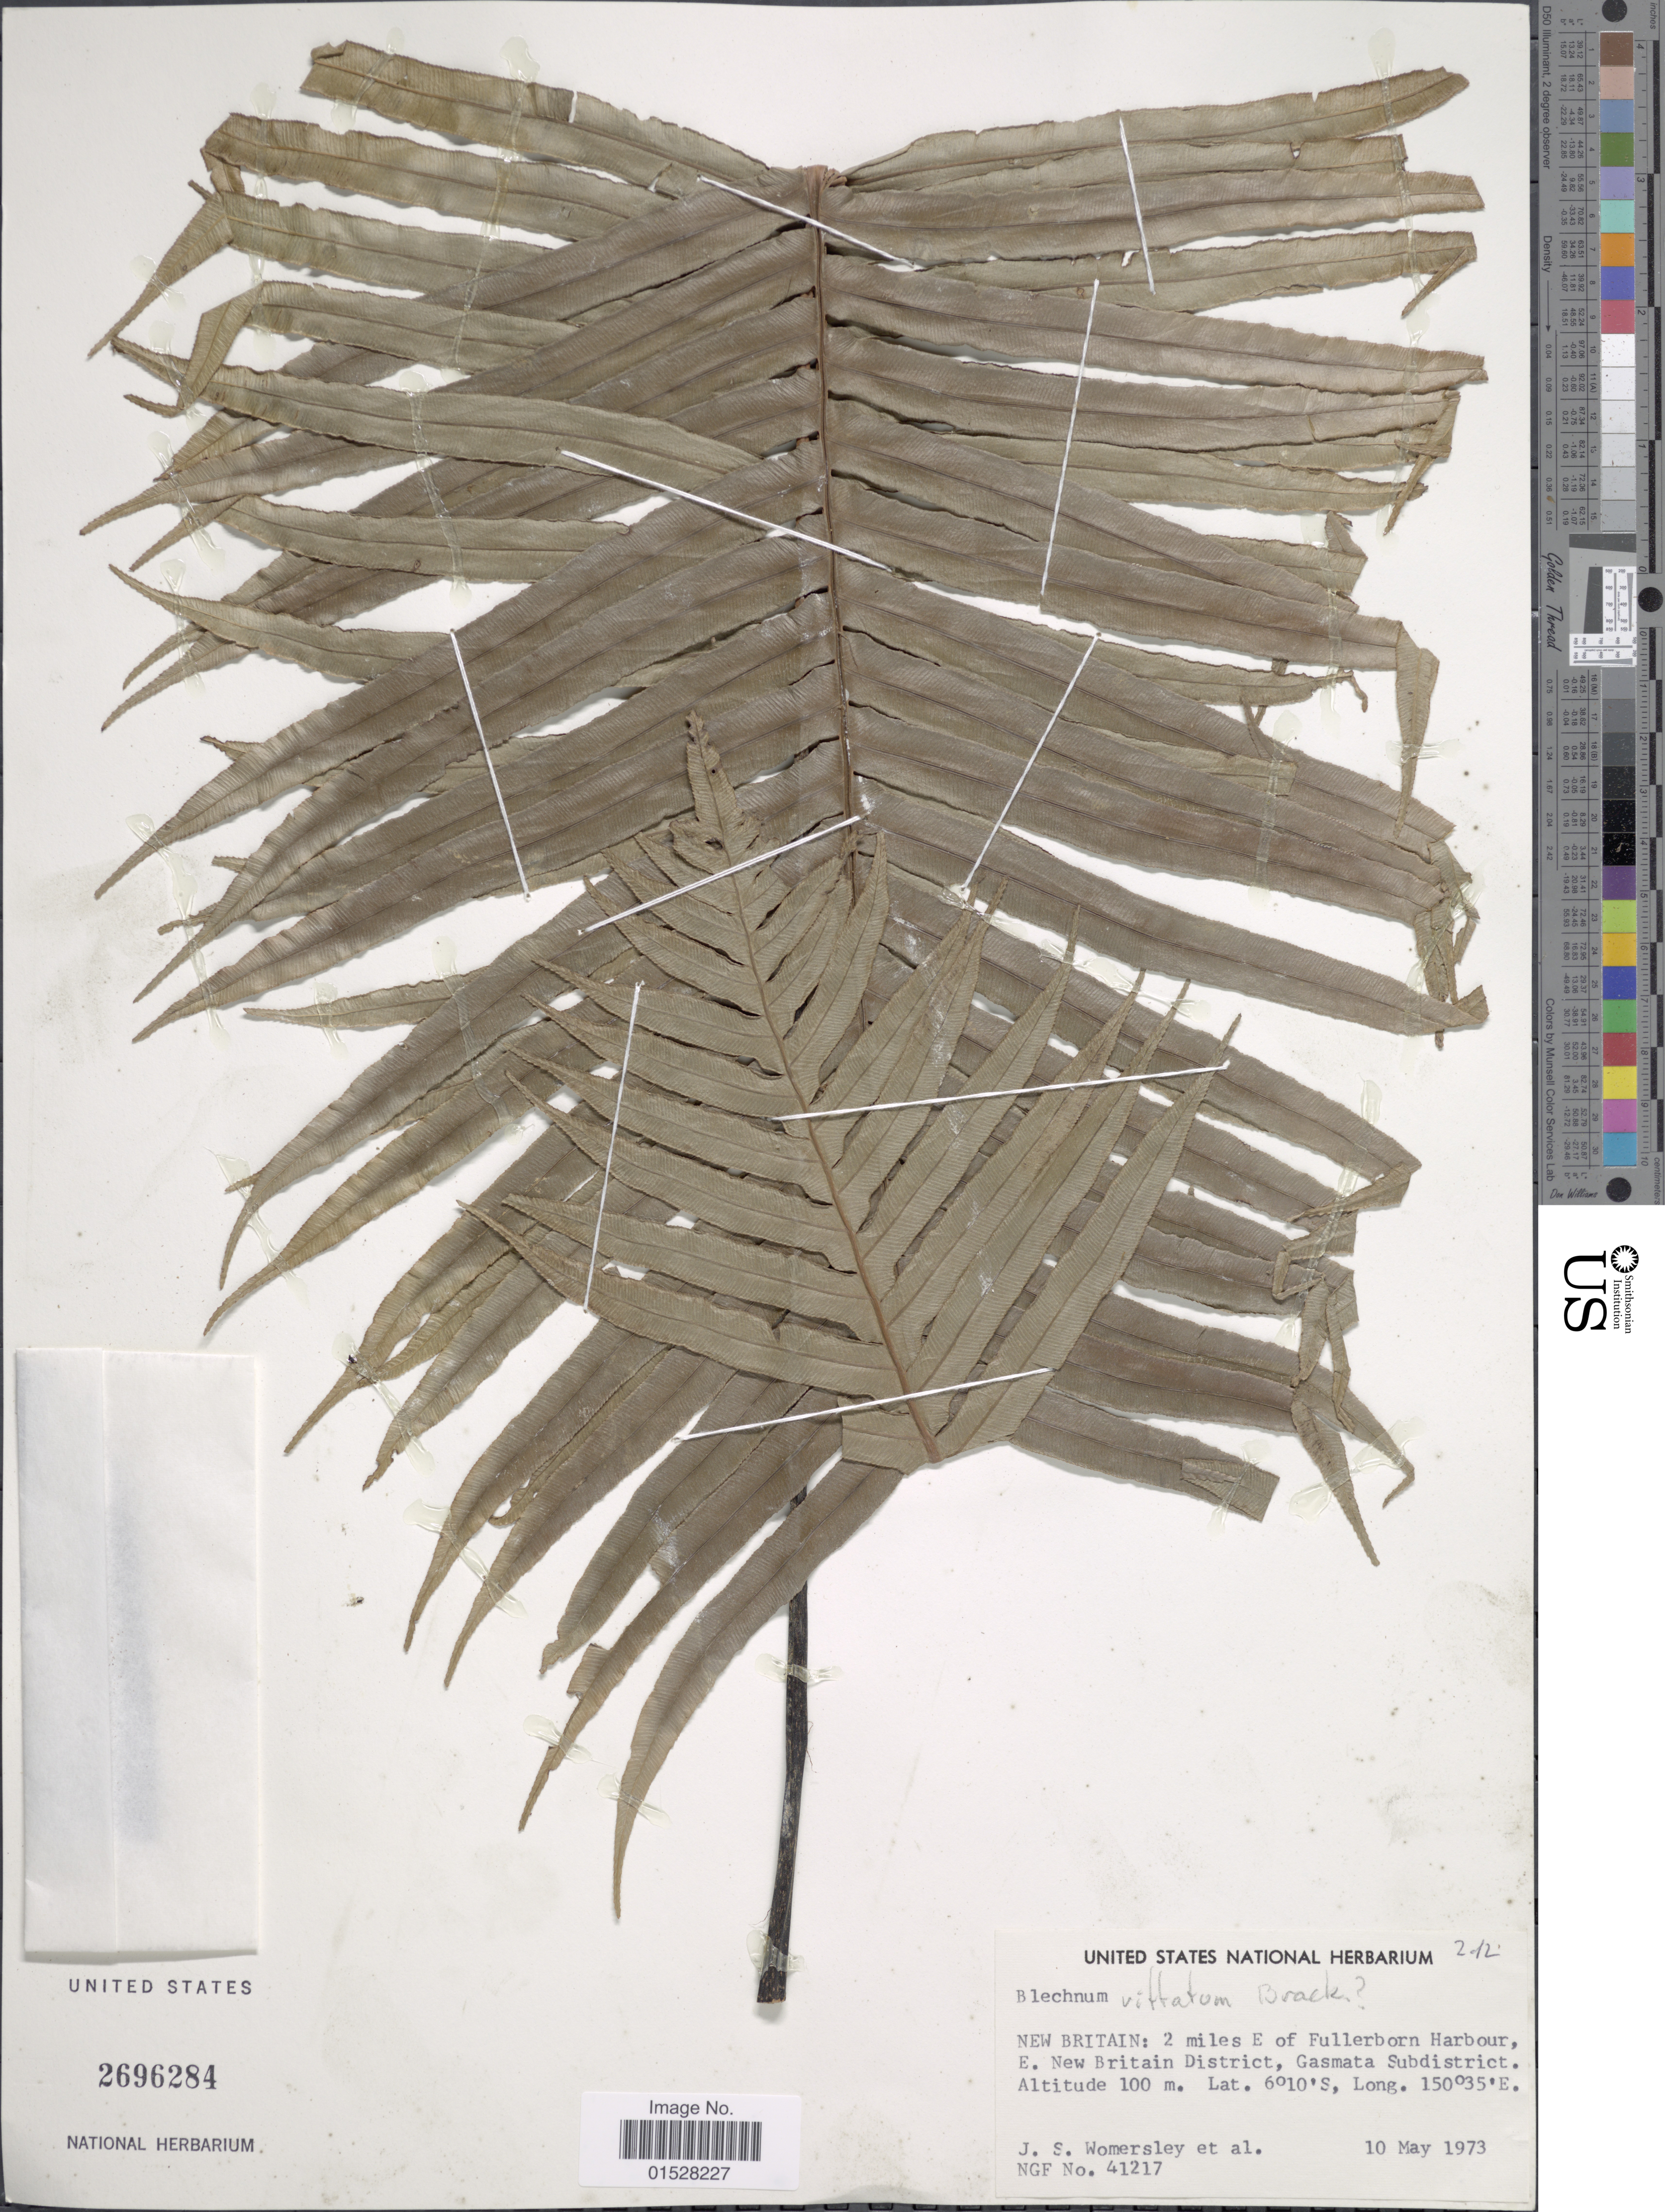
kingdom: Plantae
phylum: Tracheophyta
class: Polypodiopsida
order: Polypodiales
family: Blechnaceae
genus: Blechnum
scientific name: Blechnum vittatum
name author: Brack. in Wilkes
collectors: J. S. Womersley & et al.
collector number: NGF 41217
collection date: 1973-05-10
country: Papua New Guinea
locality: New Britain: 2 miles E of Fullerborn Harbour, E. New Britain District, Gasmata Subdistrict.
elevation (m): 100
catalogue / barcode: US 2696284